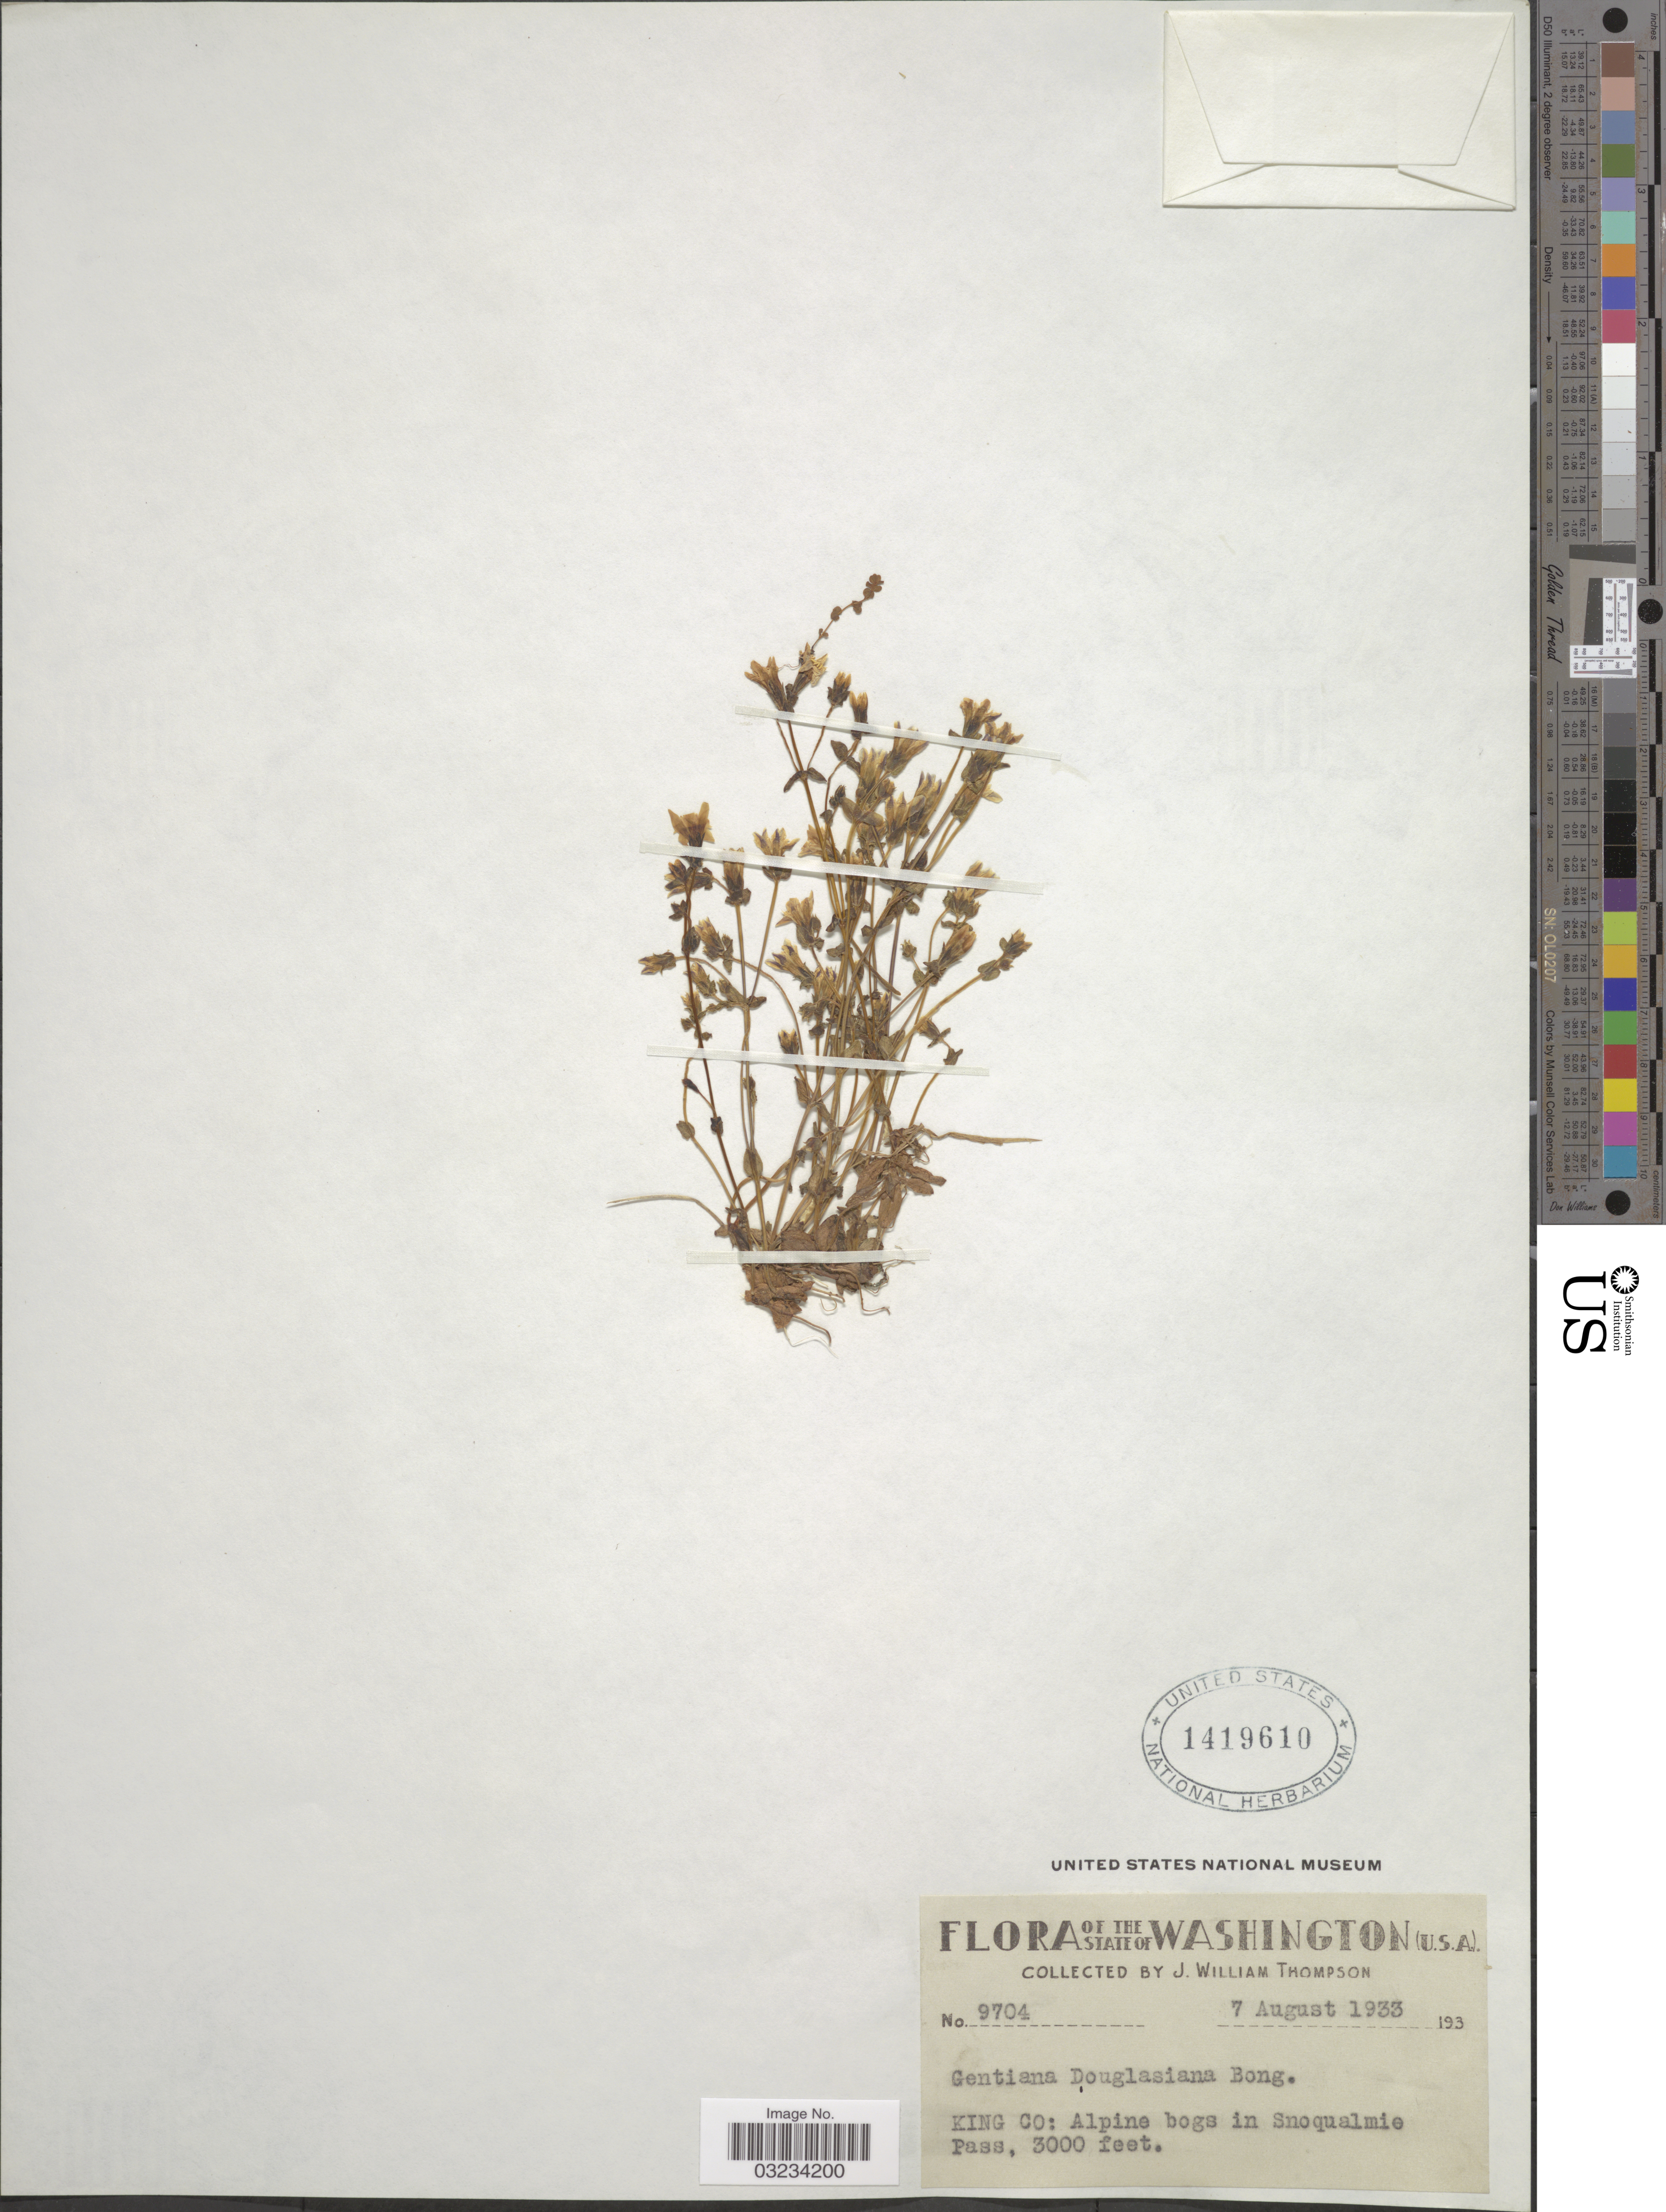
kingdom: Plantae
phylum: Tracheophyta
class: Magnoliopsida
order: Gentianales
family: Gentianaceae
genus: Gentiana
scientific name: Gentiana douglasiana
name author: Bong.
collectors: J. W. Thompson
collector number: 9704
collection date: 1933-08-07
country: United States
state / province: Washington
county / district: King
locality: King Co: Alpine bogs in Snoqualmie Pass.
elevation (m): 914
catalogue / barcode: US 1419610